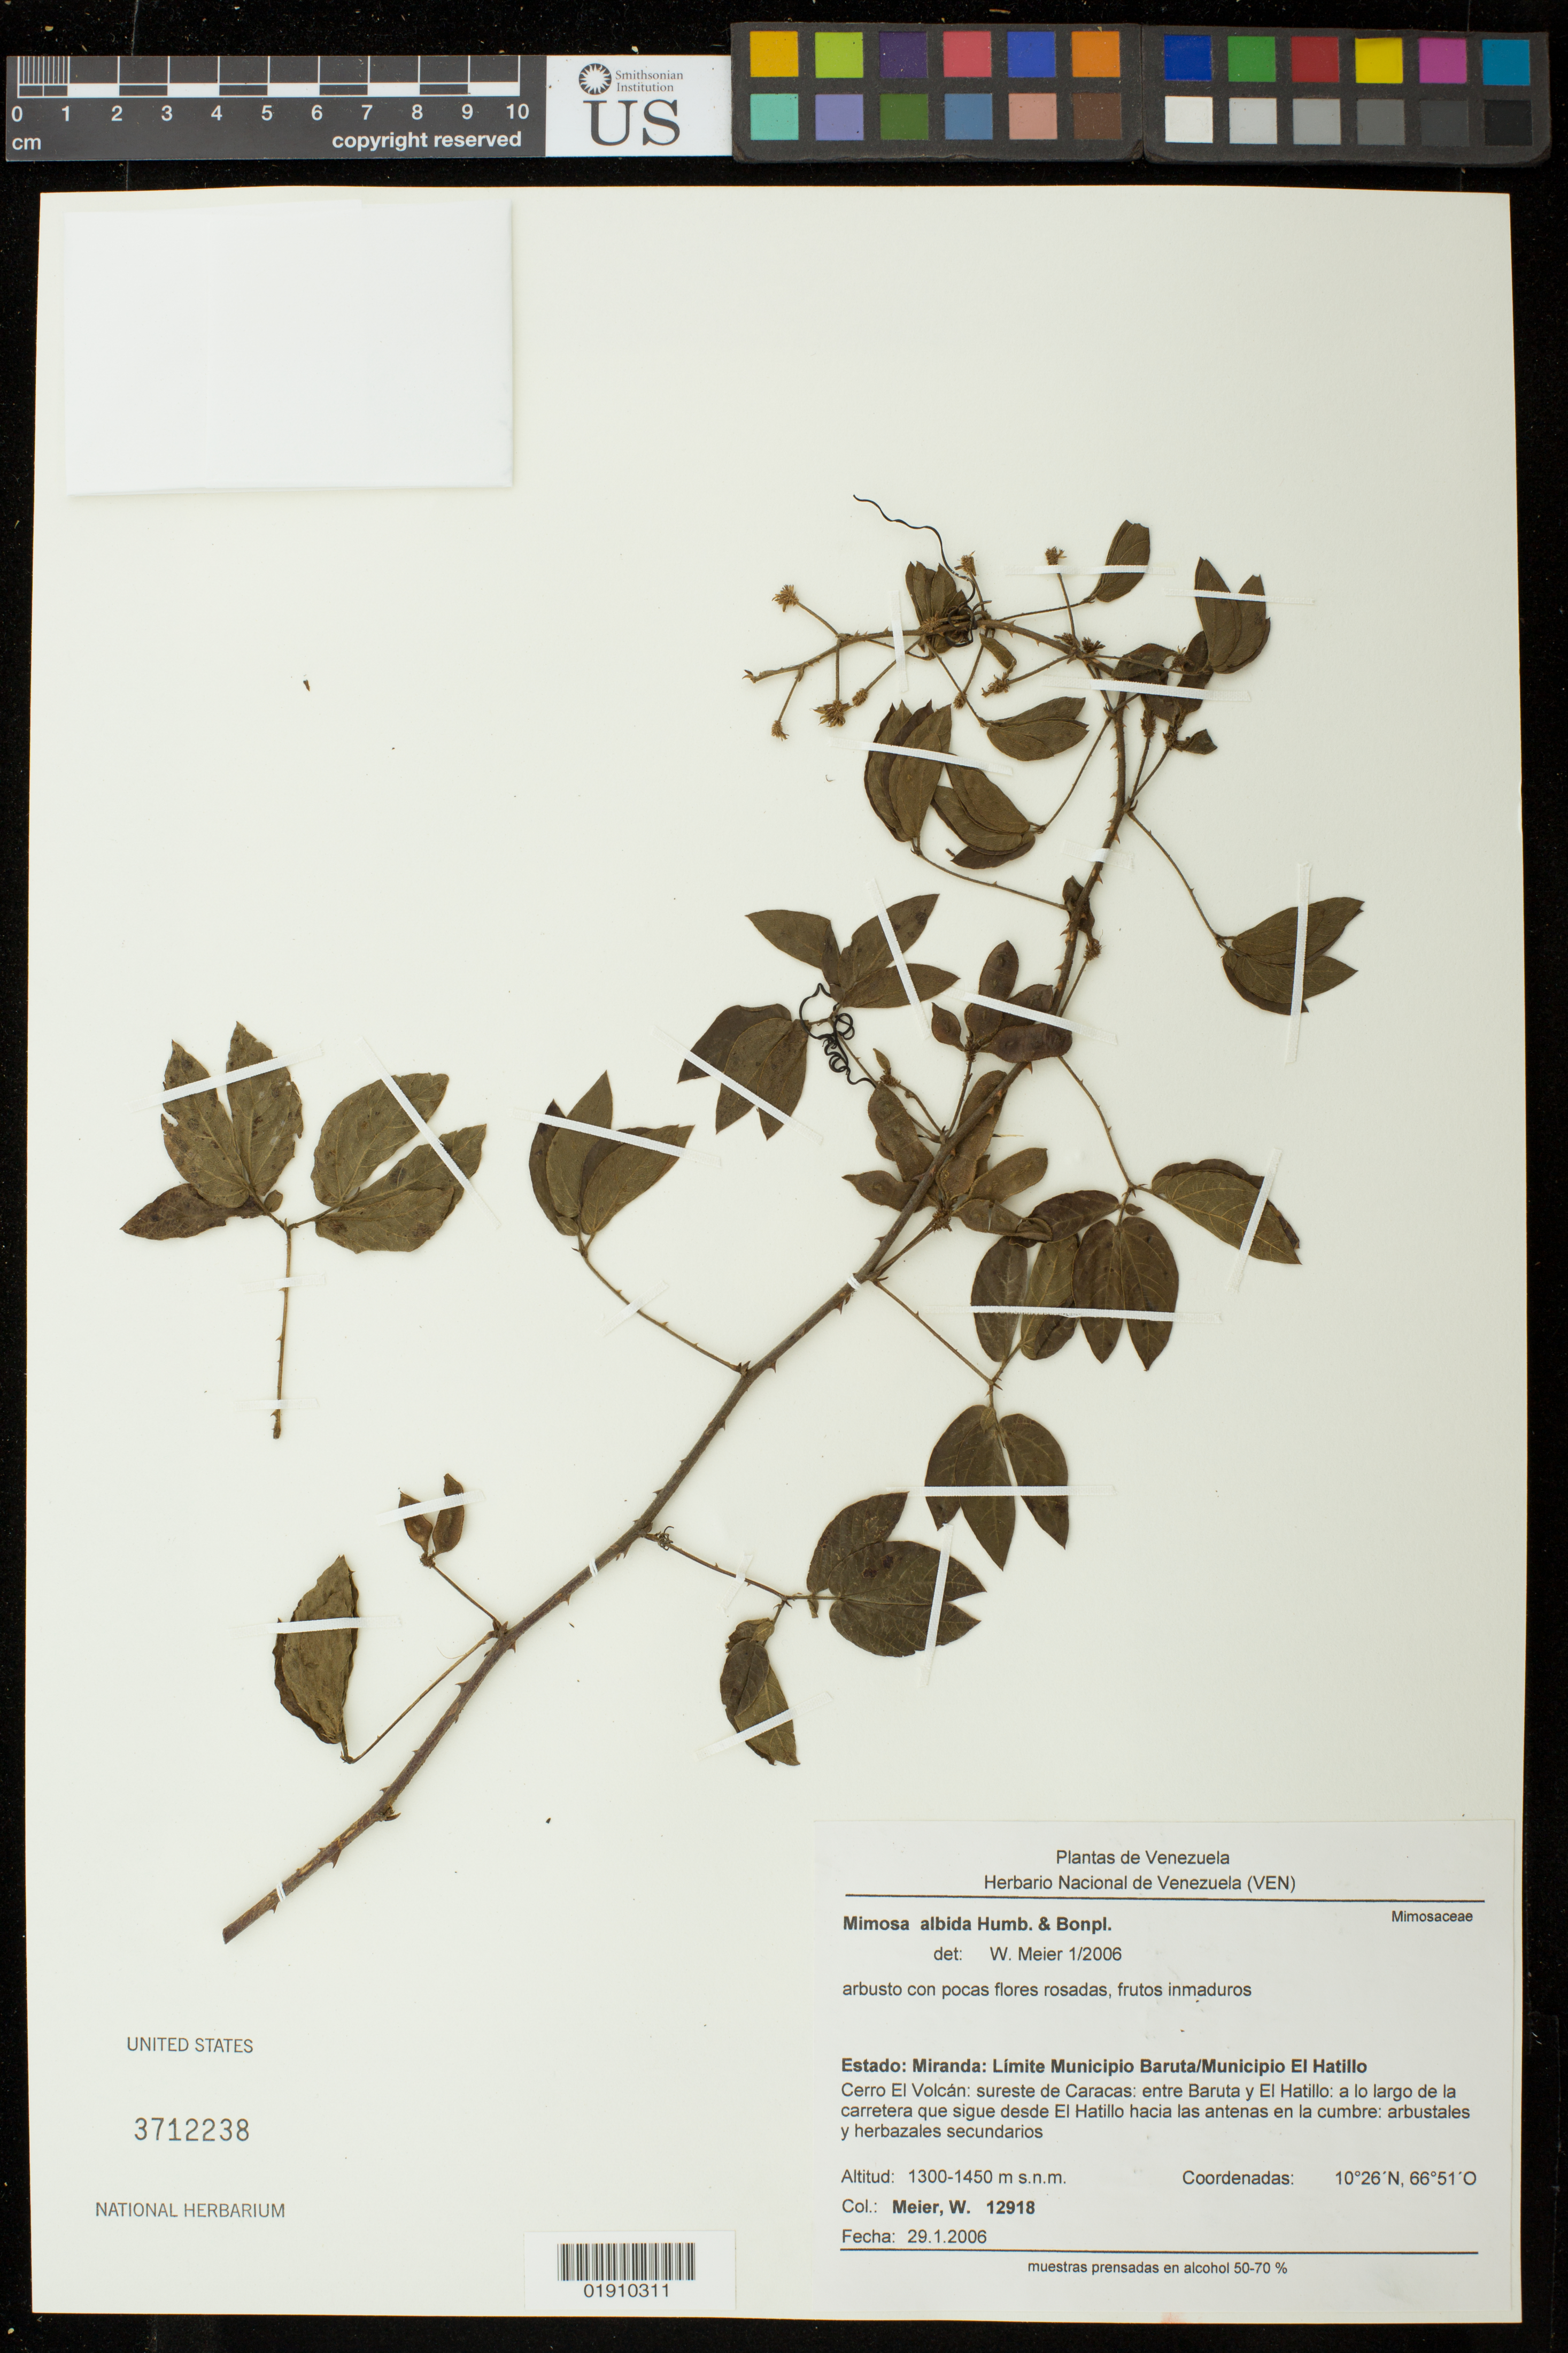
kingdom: Plantae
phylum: Tracheophyta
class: Magnoliopsida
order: Fabales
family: Fabaceae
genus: Mimosa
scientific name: Mimosa albida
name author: Humb. & Bonpl. ex Willd.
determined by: Meier, Winfried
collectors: W. Meier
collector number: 12918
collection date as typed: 29.1.2006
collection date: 2006-01-29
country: Venezuela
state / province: Miranda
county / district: Baruta / El Hatillo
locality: Estado: Miranda: Limite Municipio Baruta/Municipio El Hatillo, Cerro El Volcan: sureste e Caracas: entre Baruta y El Hatillo: a lo largo de la carretera que sigue desde El Hatillo hacia las antenas en la cumber: arbustales y herbazales secundarios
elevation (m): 1300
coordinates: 10 26 N, 66 51 O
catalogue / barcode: US 3712238